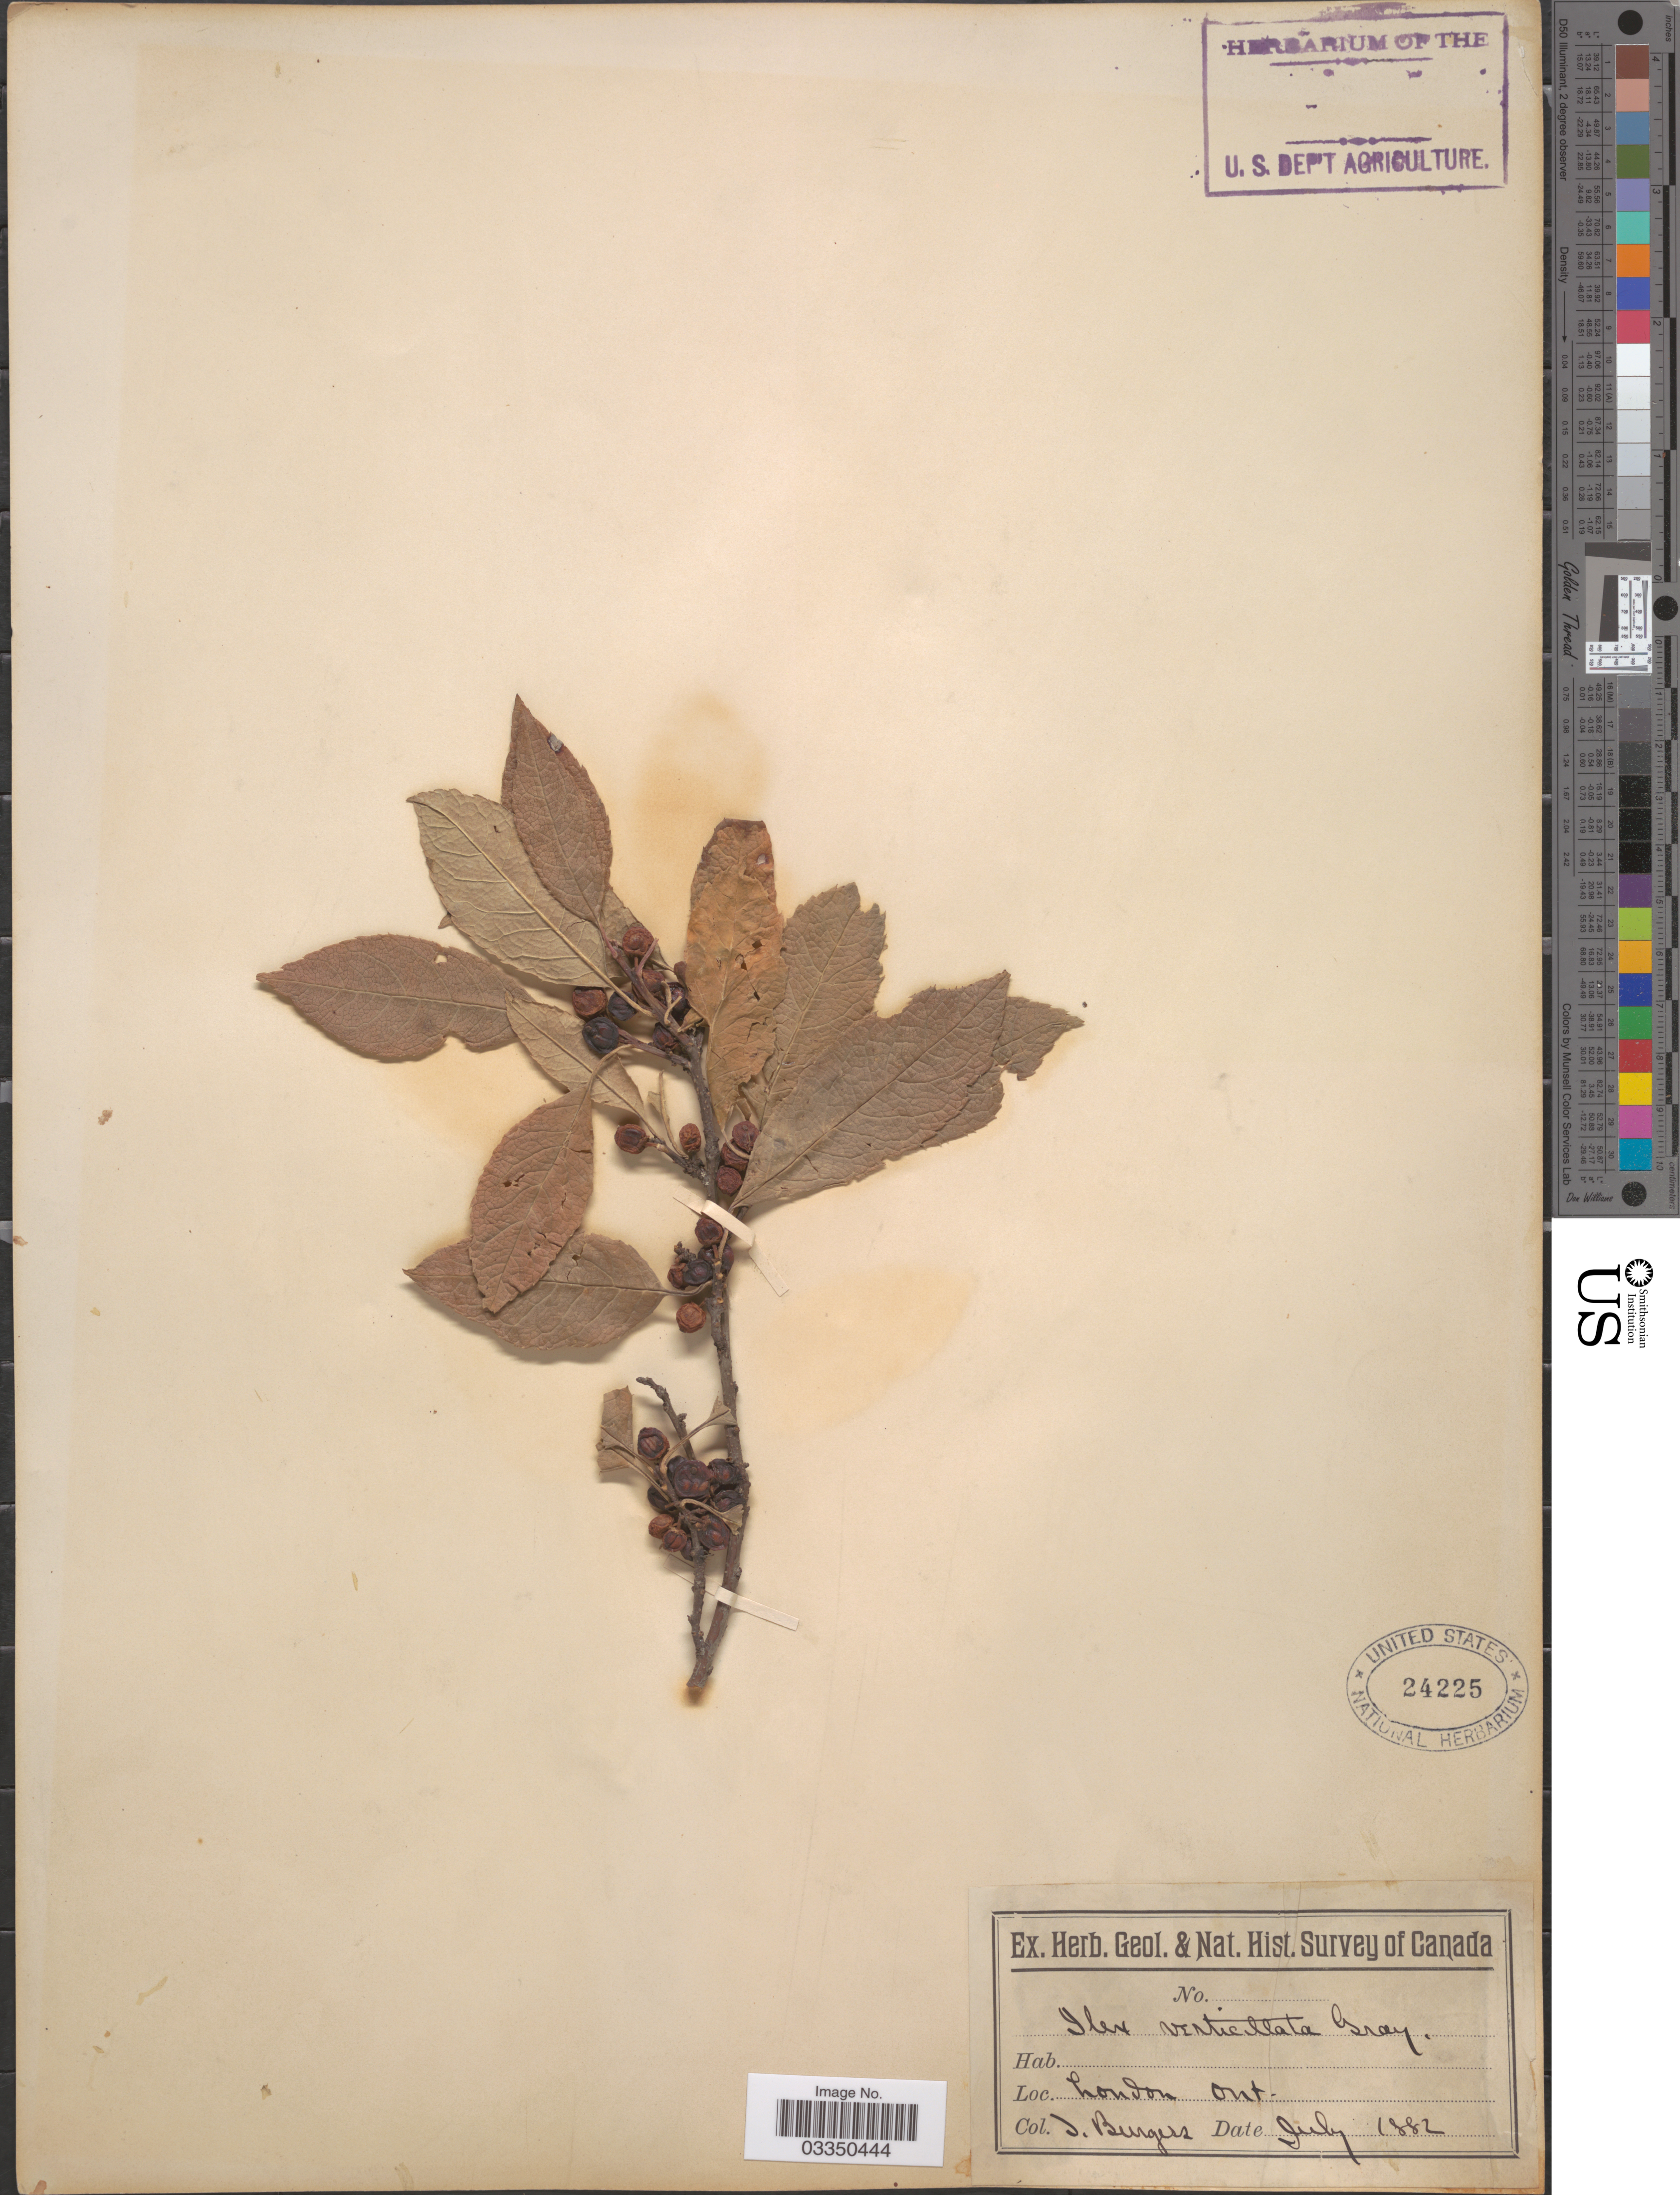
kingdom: Plantae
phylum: Tracheophyta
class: Magnoliopsida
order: Aquifoliales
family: Aquifoliaceae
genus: Ilex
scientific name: Ilex verticillata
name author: (L.) A. Gray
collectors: J. Burgess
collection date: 1882-07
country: Canada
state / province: Ontario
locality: London.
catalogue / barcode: US 24225